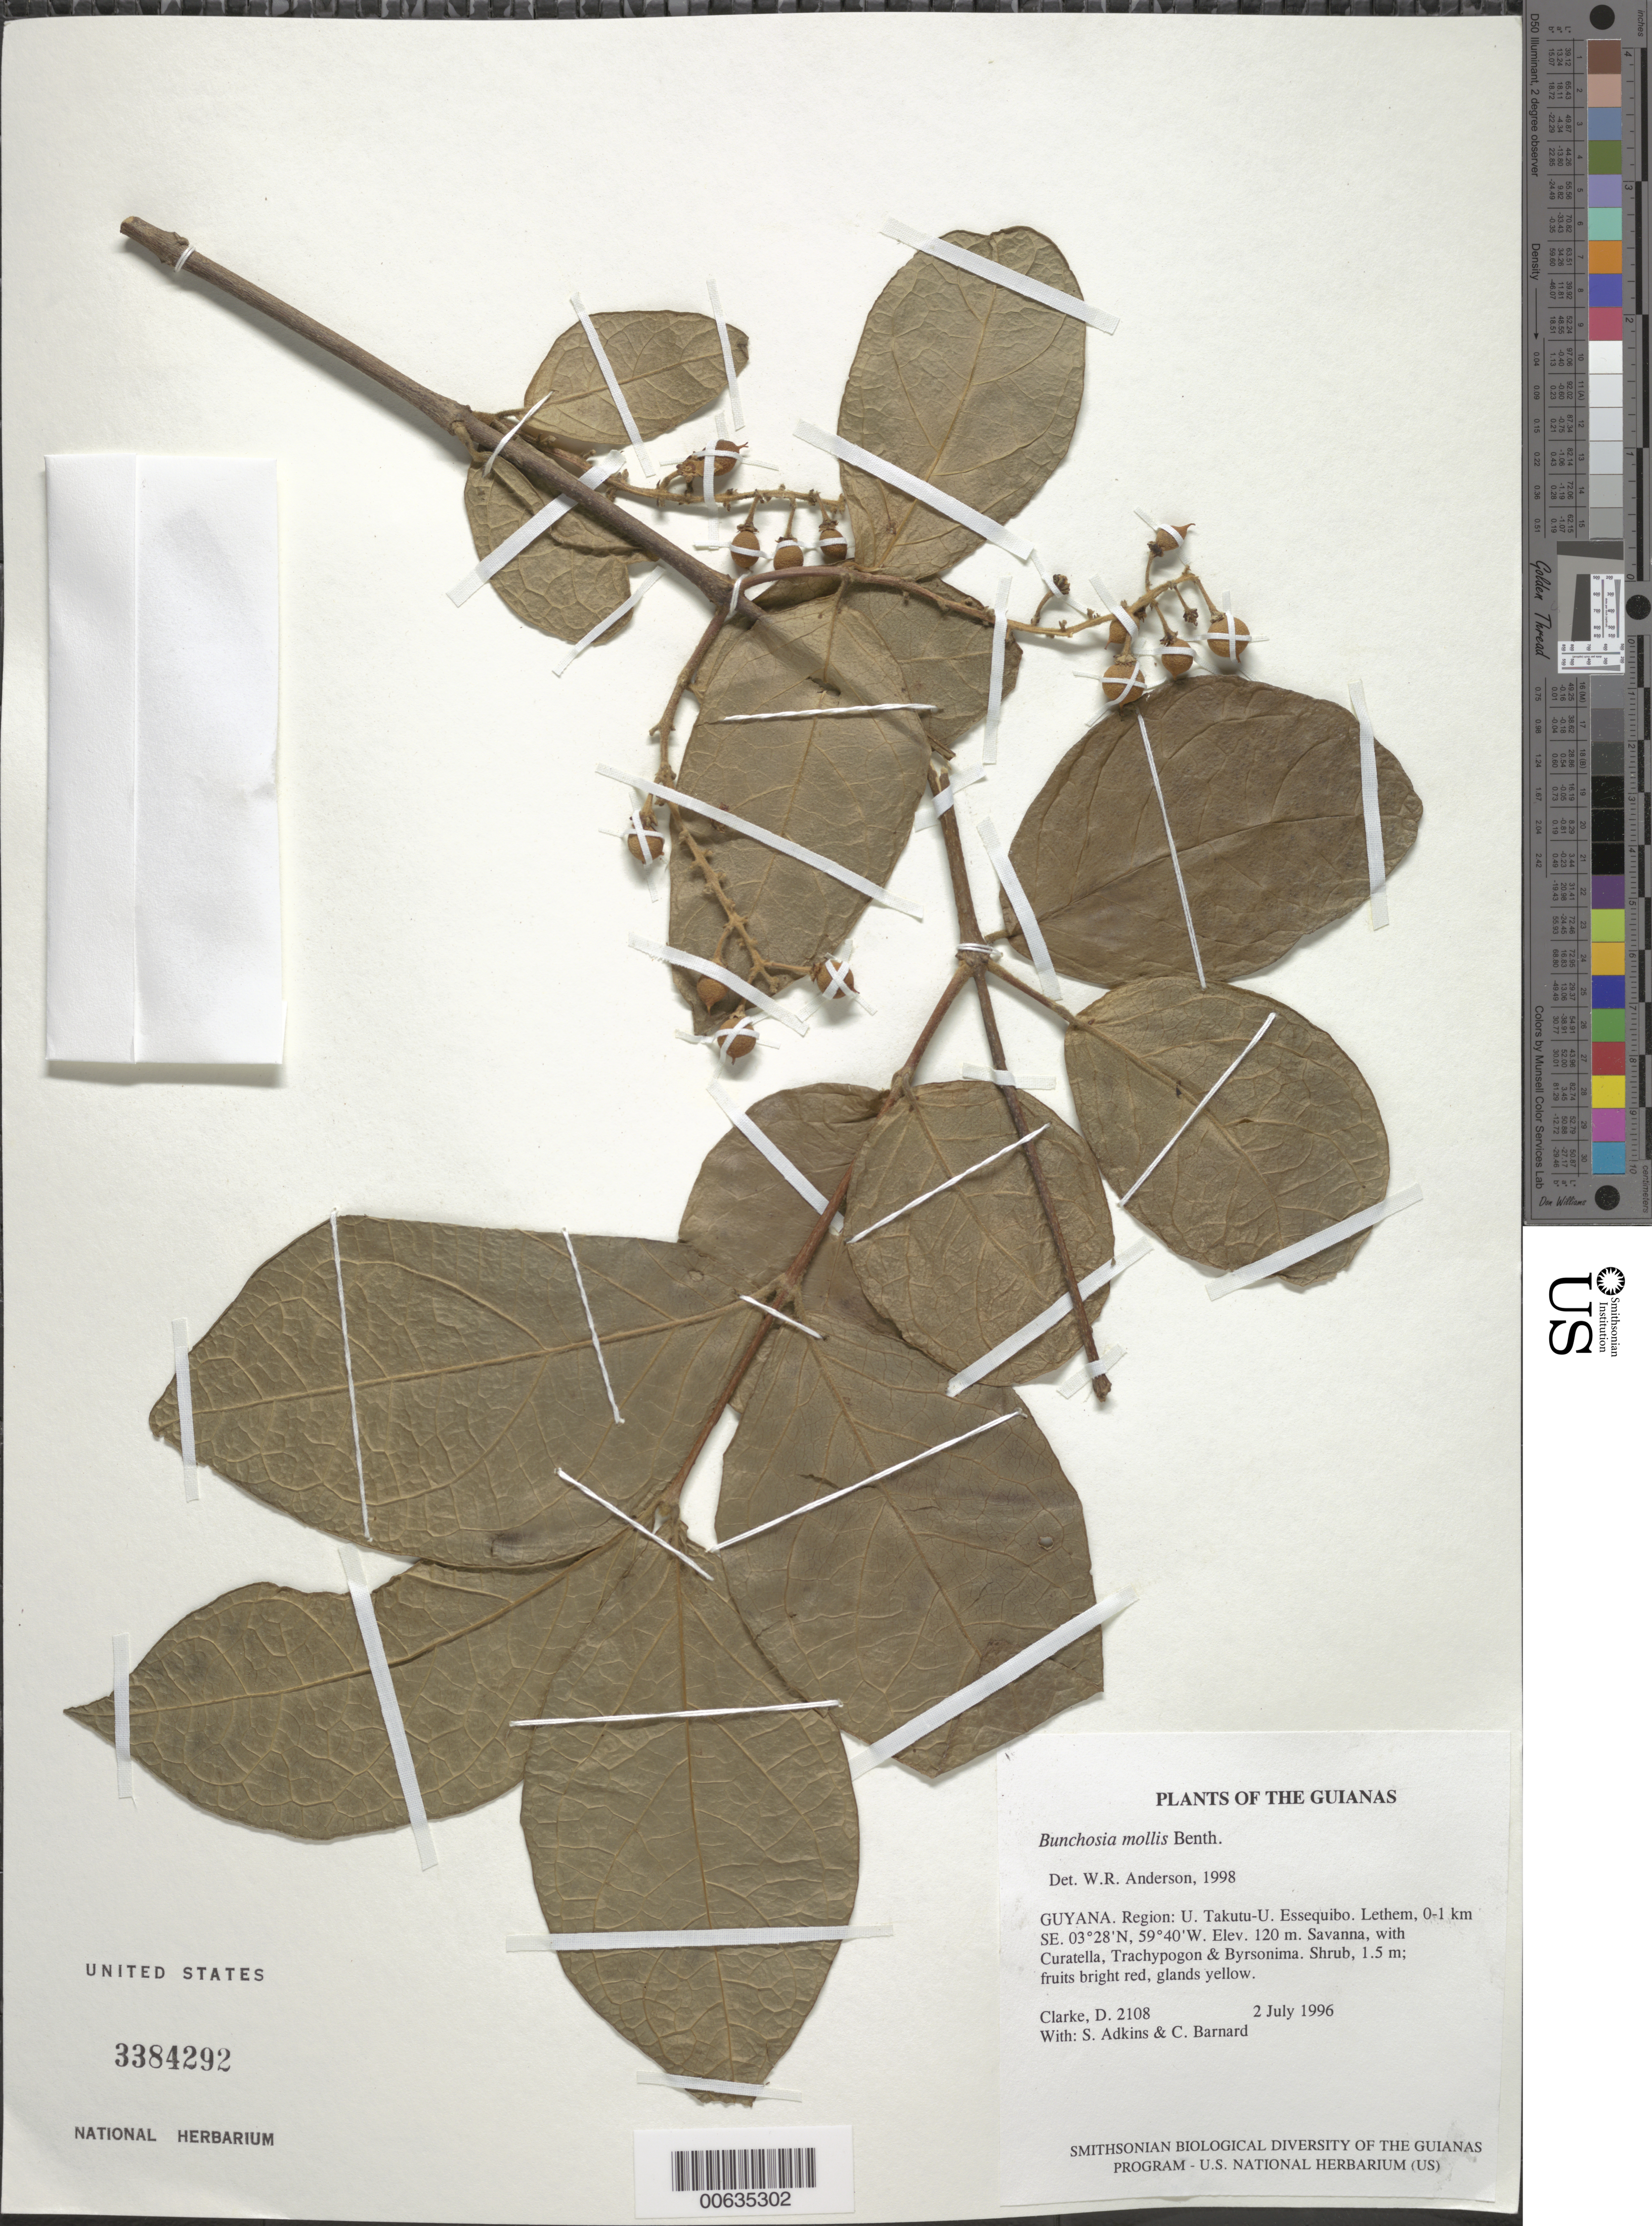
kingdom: Plantae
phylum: Tracheophyta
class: Magnoliopsida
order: Malpighiales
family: Malpighiaceae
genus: Bunchosia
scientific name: Bunchosia mollis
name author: Benth.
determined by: Anderson, W. R., (MICH), University of Michigan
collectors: H. D. Clarke, S. Adkins & C. Bernard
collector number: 2108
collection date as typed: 2 July 1996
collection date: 1996-07-02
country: Guyana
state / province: U. Takutu-U. Essequibo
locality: Lethem, 0-1 km SE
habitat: Savanna, with Curatella, Trachypogon & Byrsonima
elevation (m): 120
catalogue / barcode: US 3384292